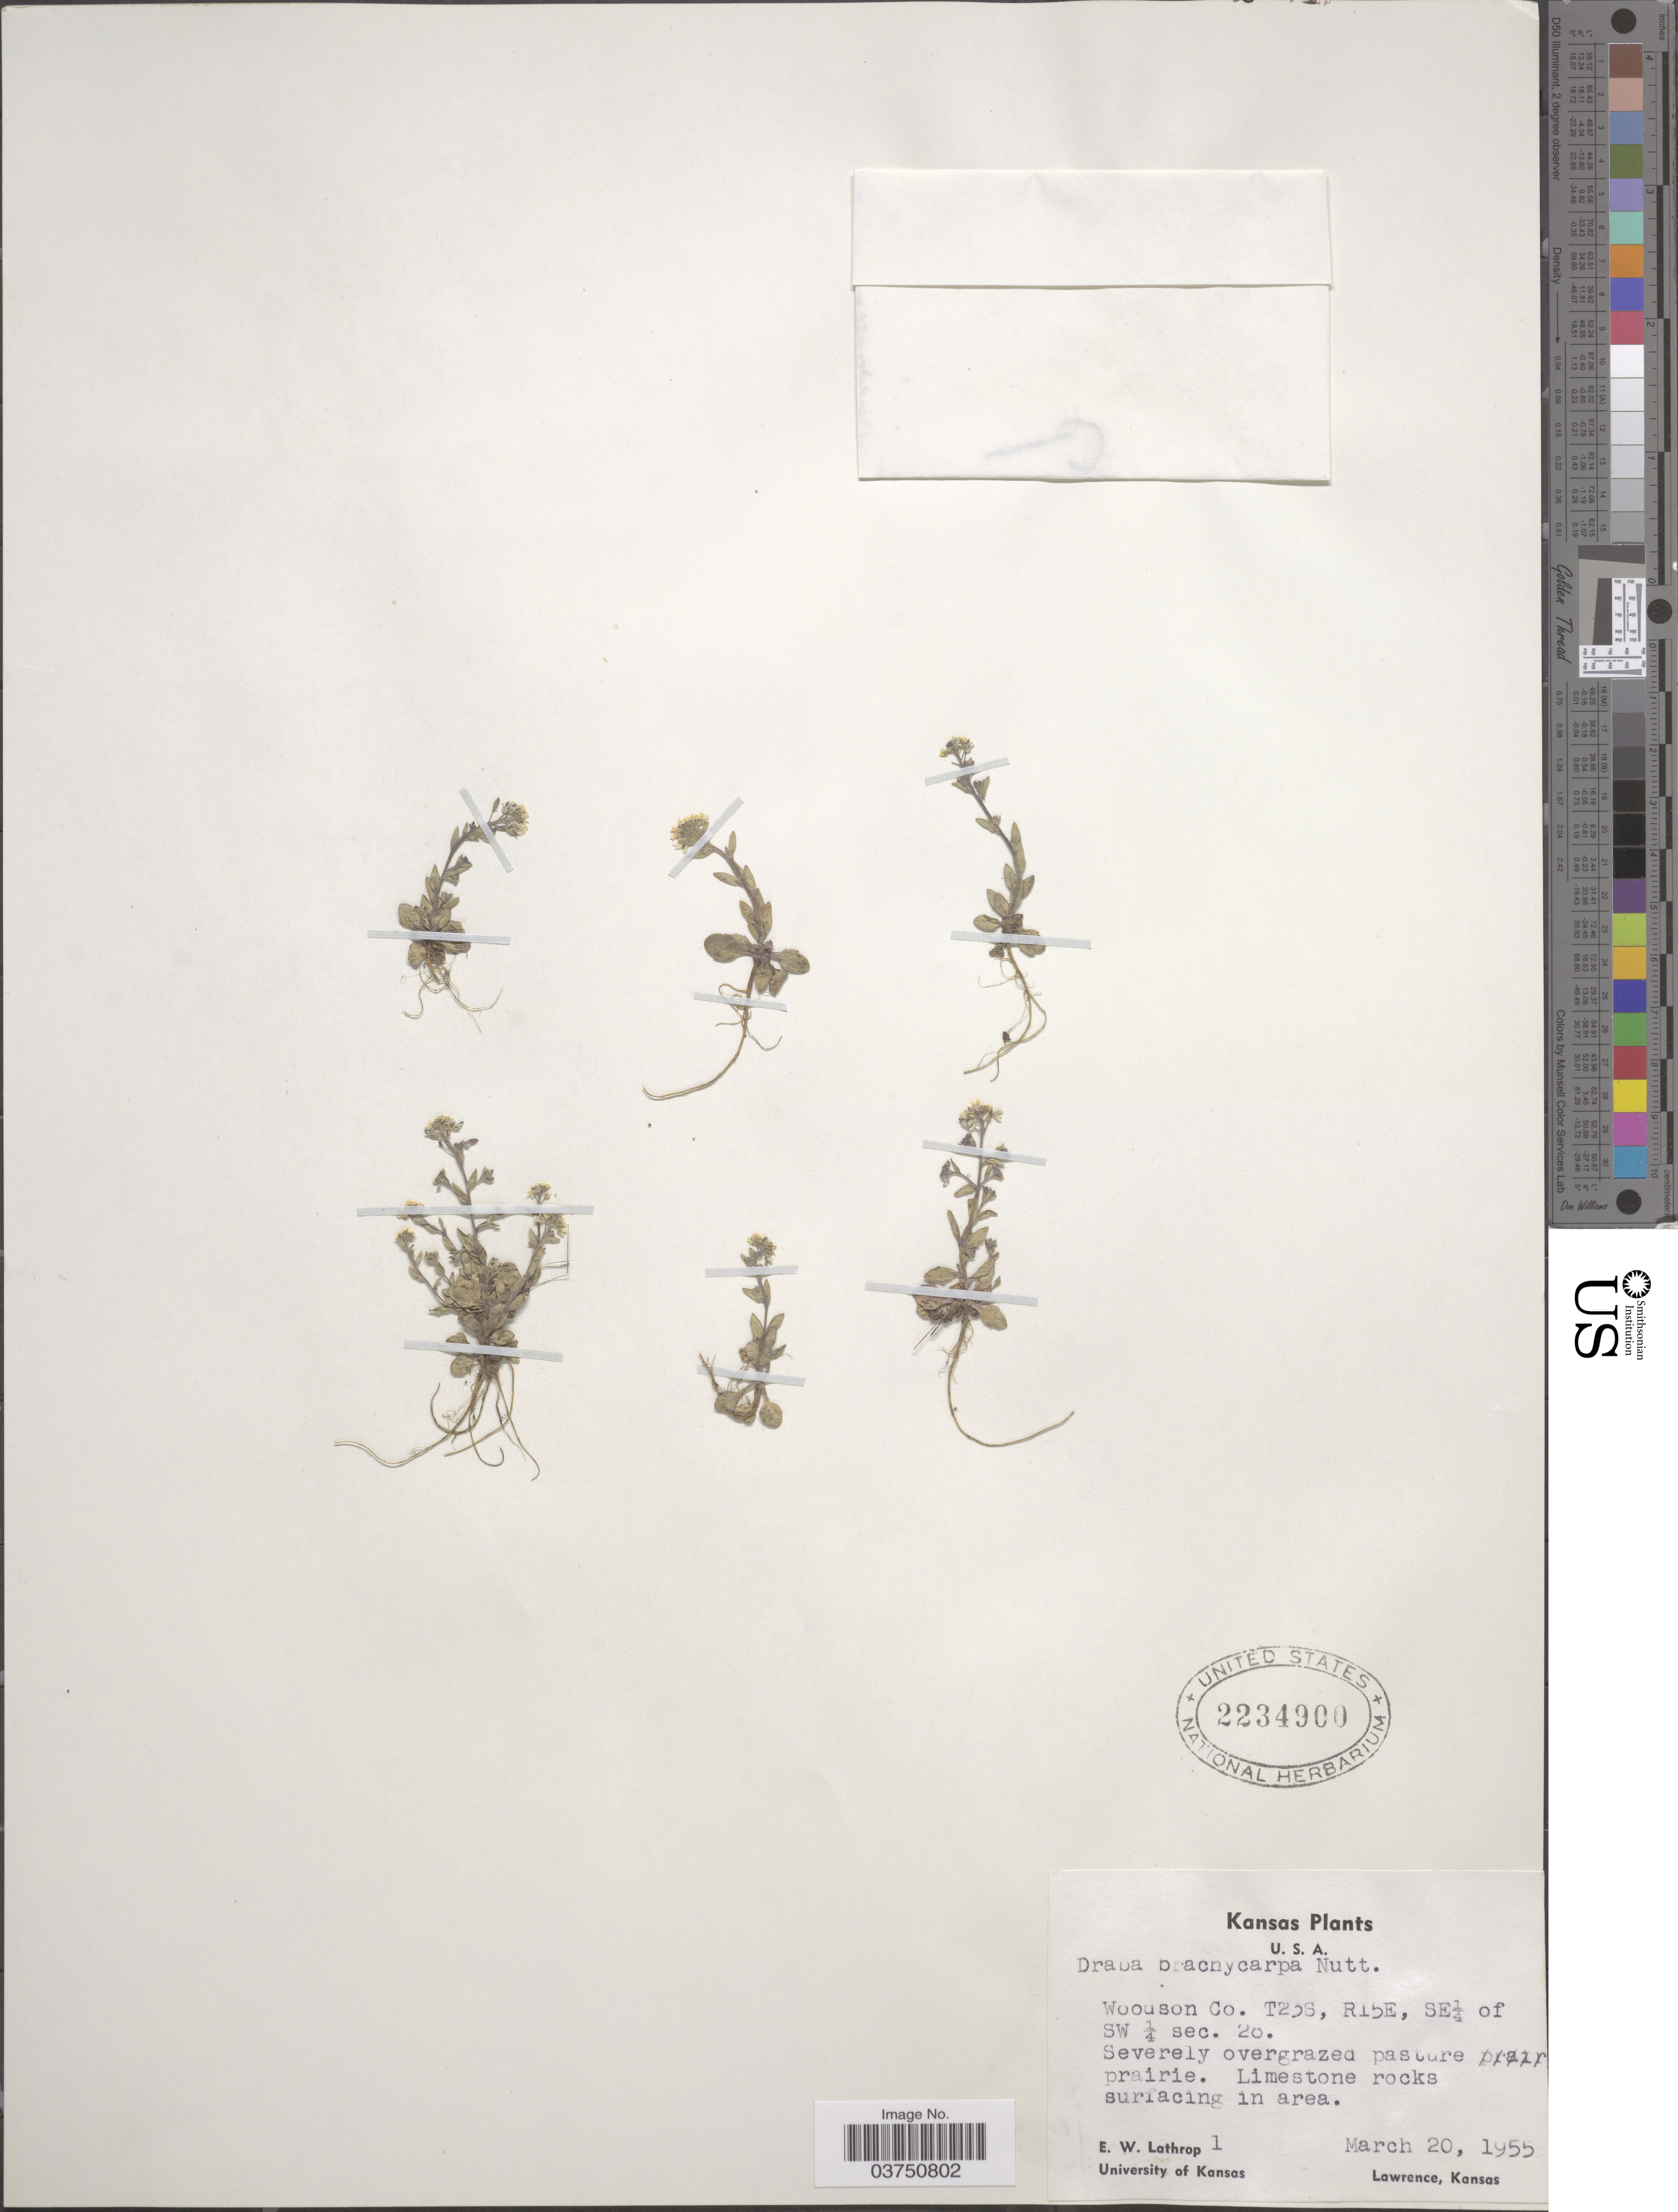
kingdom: Plantae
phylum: Tracheophyta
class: Magnoliopsida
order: Brassicales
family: Brassicaceae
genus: Draba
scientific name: Draba brachycarpa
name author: (Nutt.) Torr. & A. Gray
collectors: E. W. Lathrop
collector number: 1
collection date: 1955-03-20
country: United States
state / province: Kansas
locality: Woodson Co. T25S, R15E, SE¼ of SW ¼ sec. 28.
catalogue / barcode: US 2234900